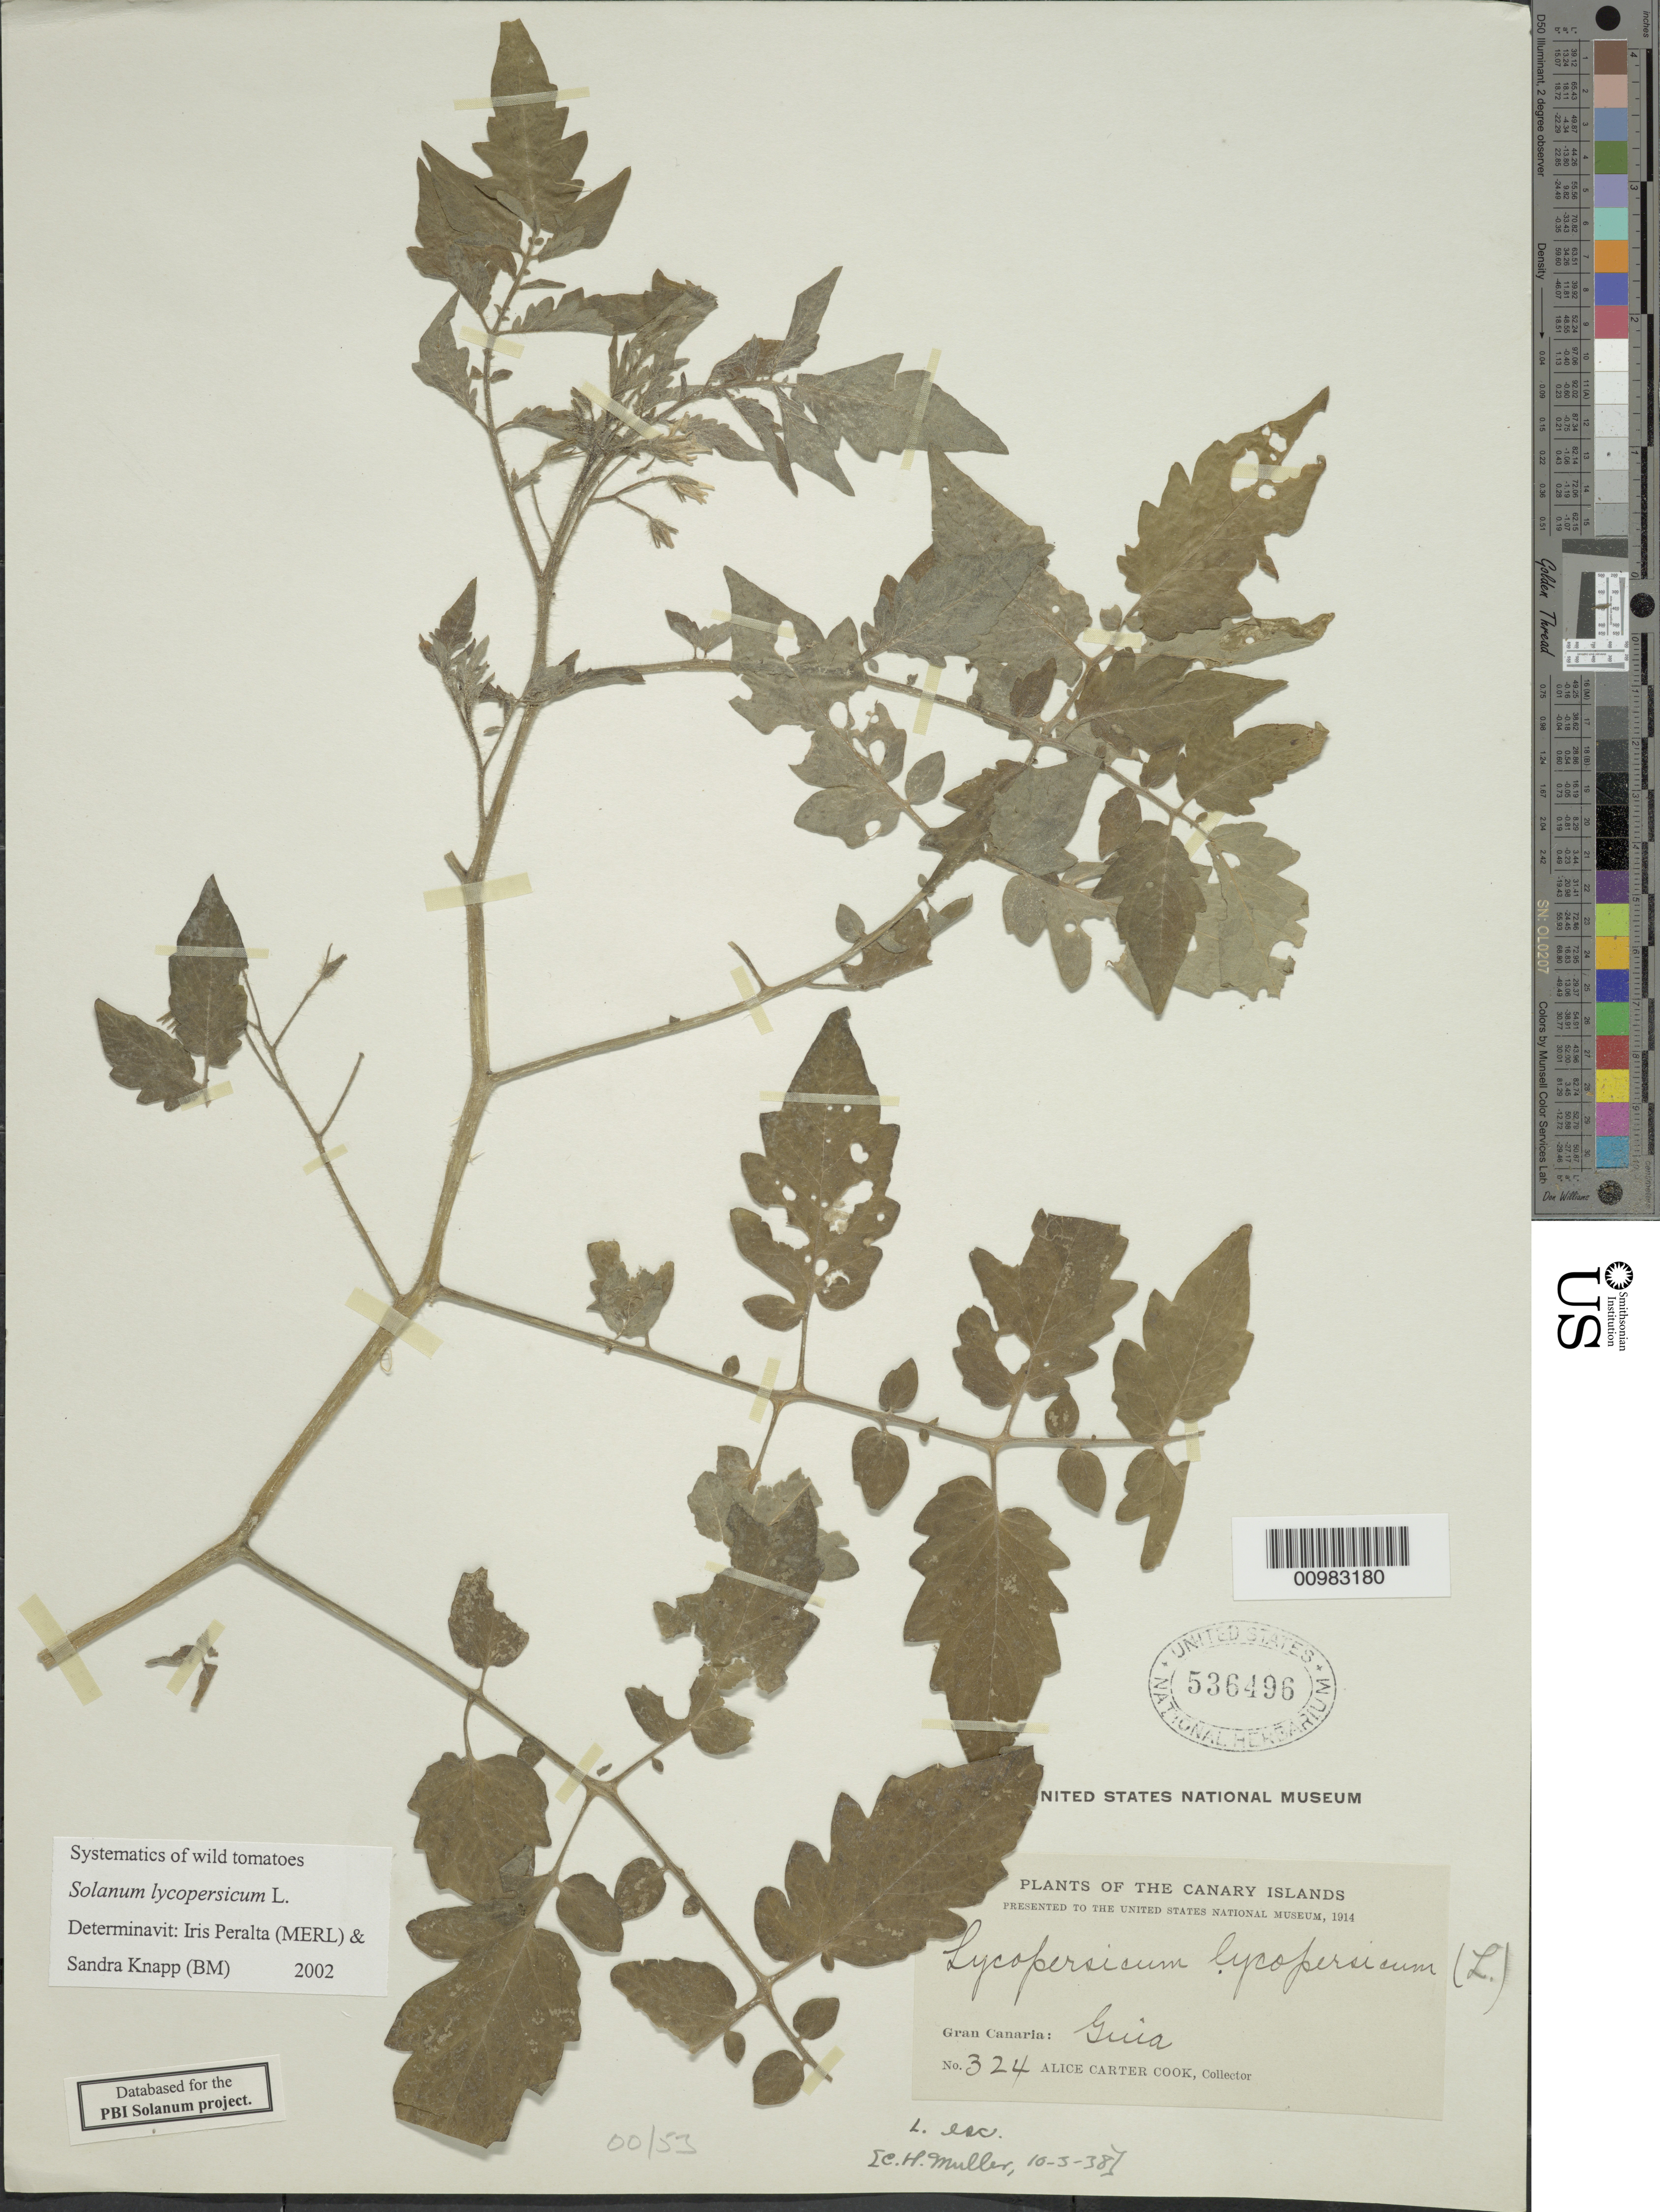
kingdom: Plantae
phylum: Tracheophyta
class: Magnoliopsida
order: Solanales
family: Solanaceae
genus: Solanum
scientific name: Solanum lycopersicum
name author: L.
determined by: Peralta, Iris E.; Knapp, S. D.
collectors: Alice C. Cook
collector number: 324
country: Spain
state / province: Canarias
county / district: Las Palmas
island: Grand Canary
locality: Guia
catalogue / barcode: US 536496